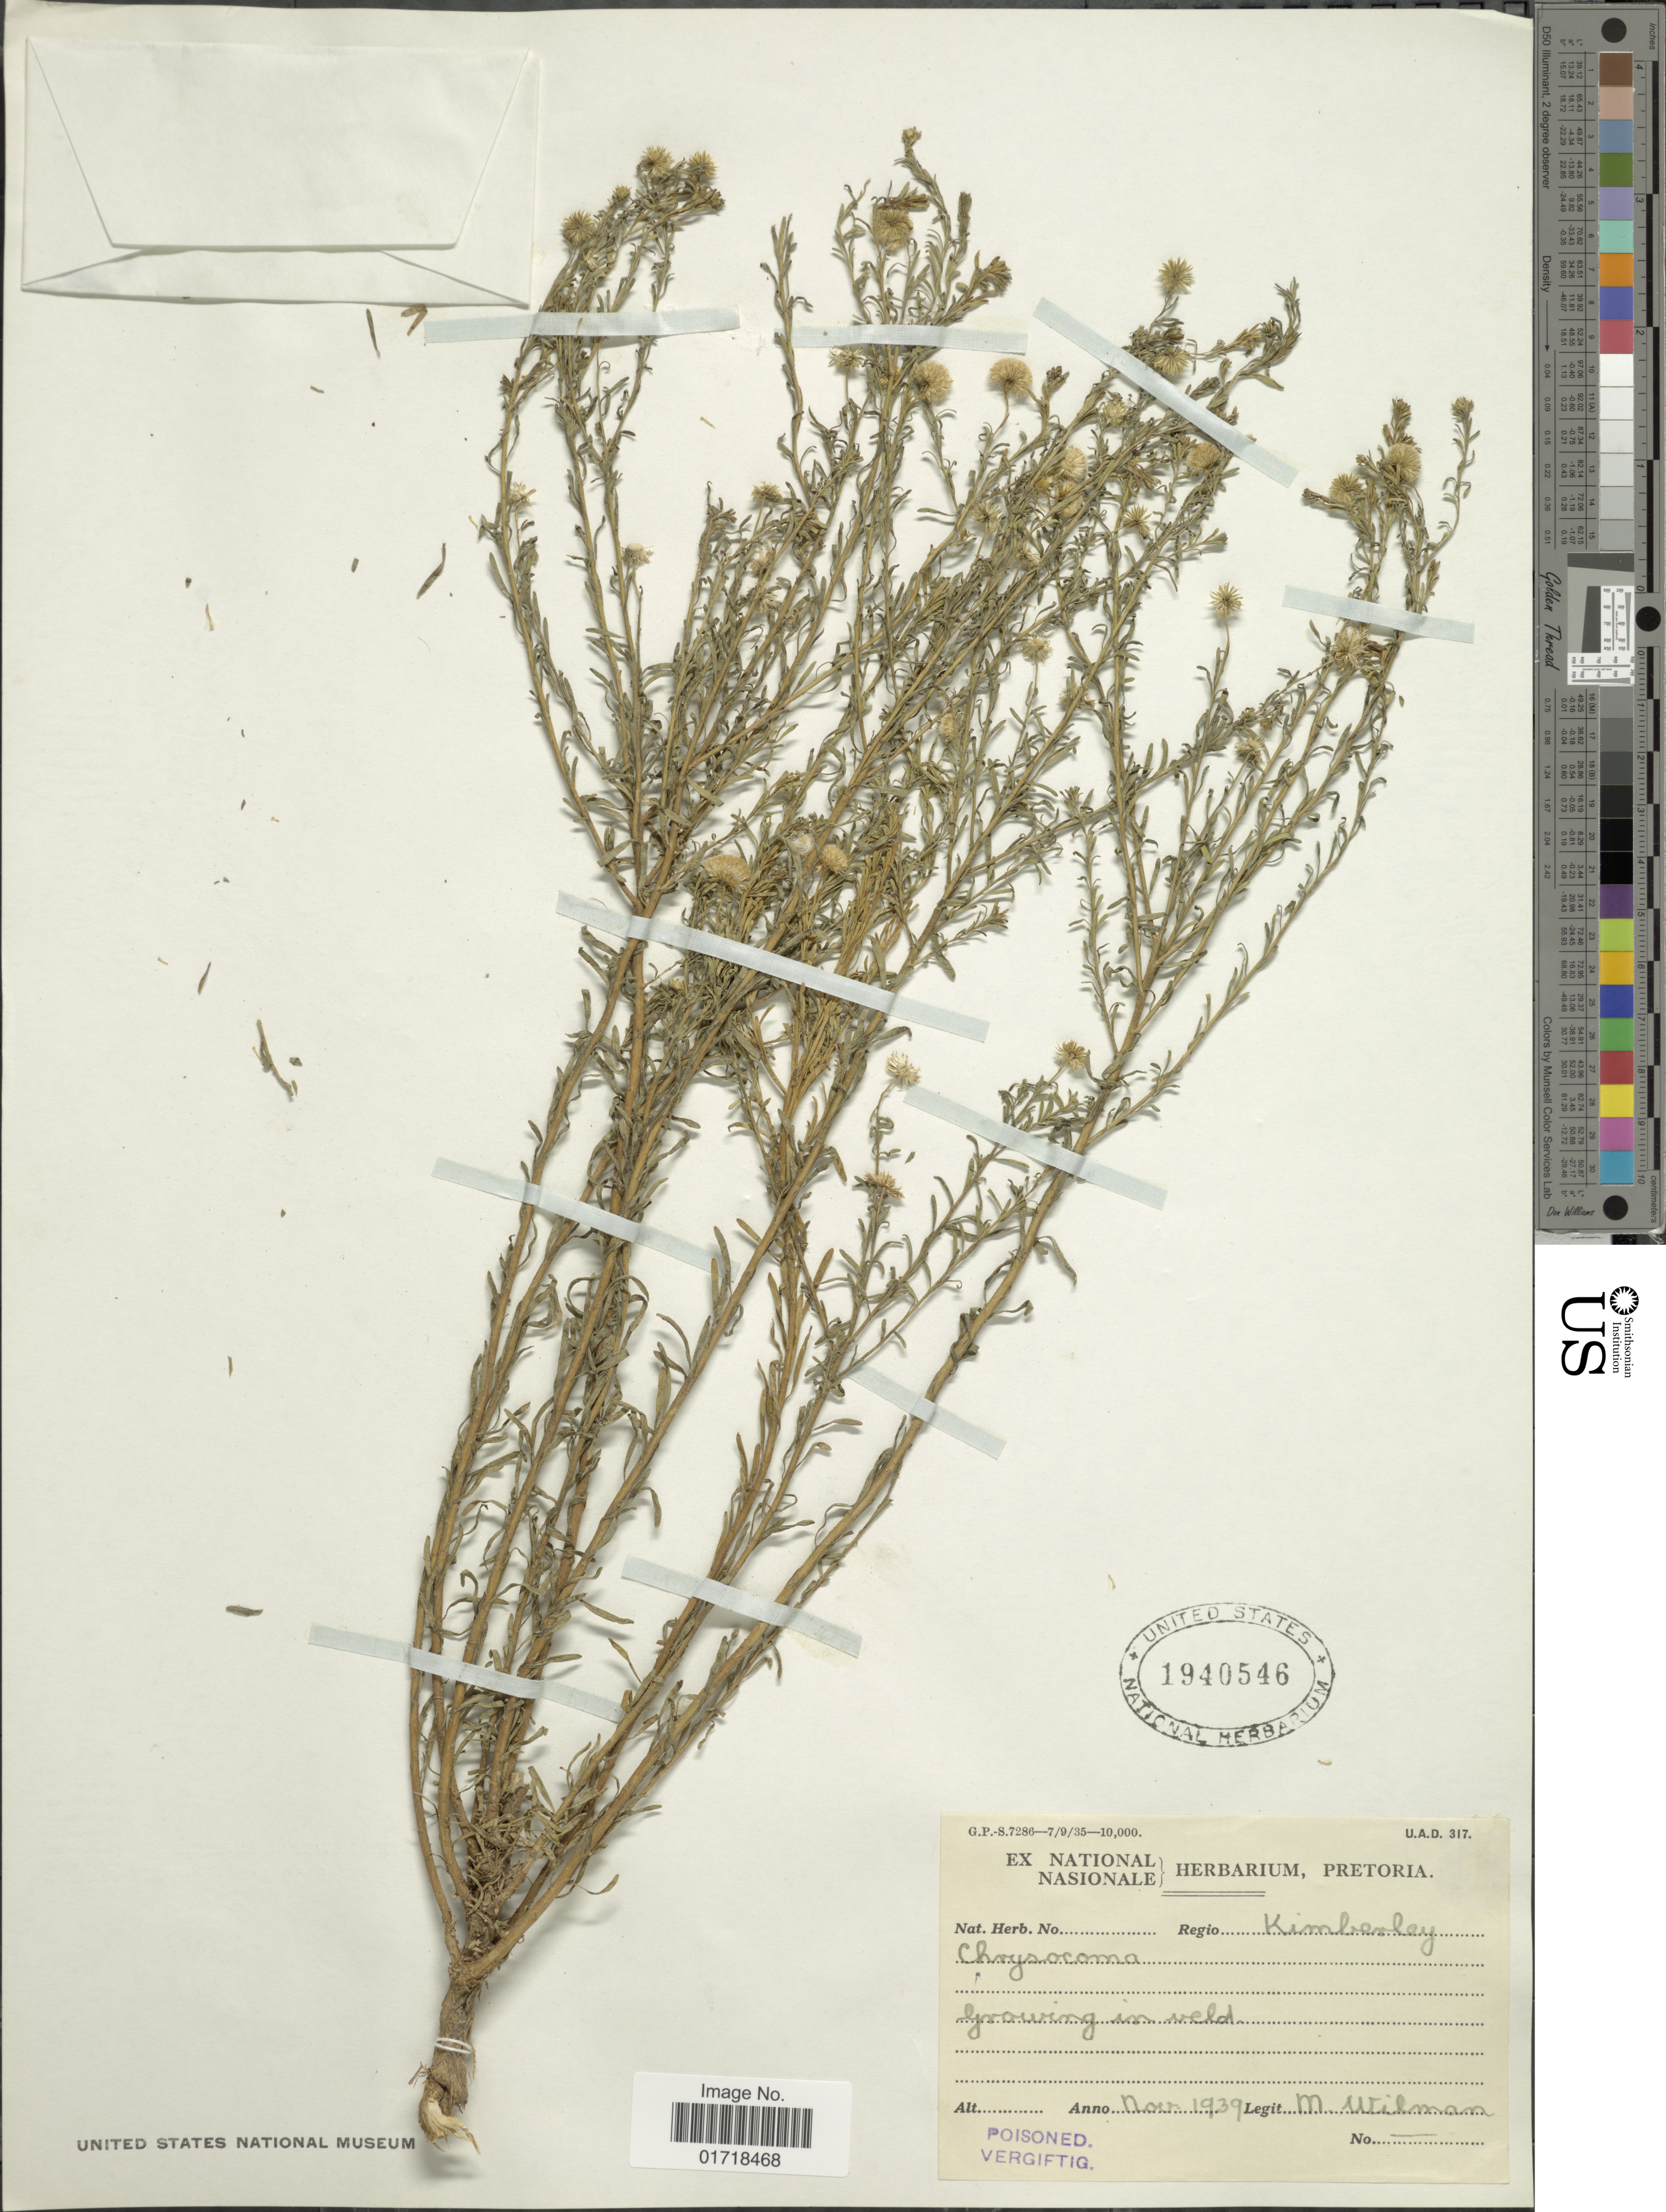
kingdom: Plantae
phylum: Tracheophyta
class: Magnoliopsida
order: Asterales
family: Asteraceae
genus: Chrysocoma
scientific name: Chrysocoma sp.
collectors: M. Wilman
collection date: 1939-11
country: South Africa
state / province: Northern Cape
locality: Kimberley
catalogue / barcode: US 1940546